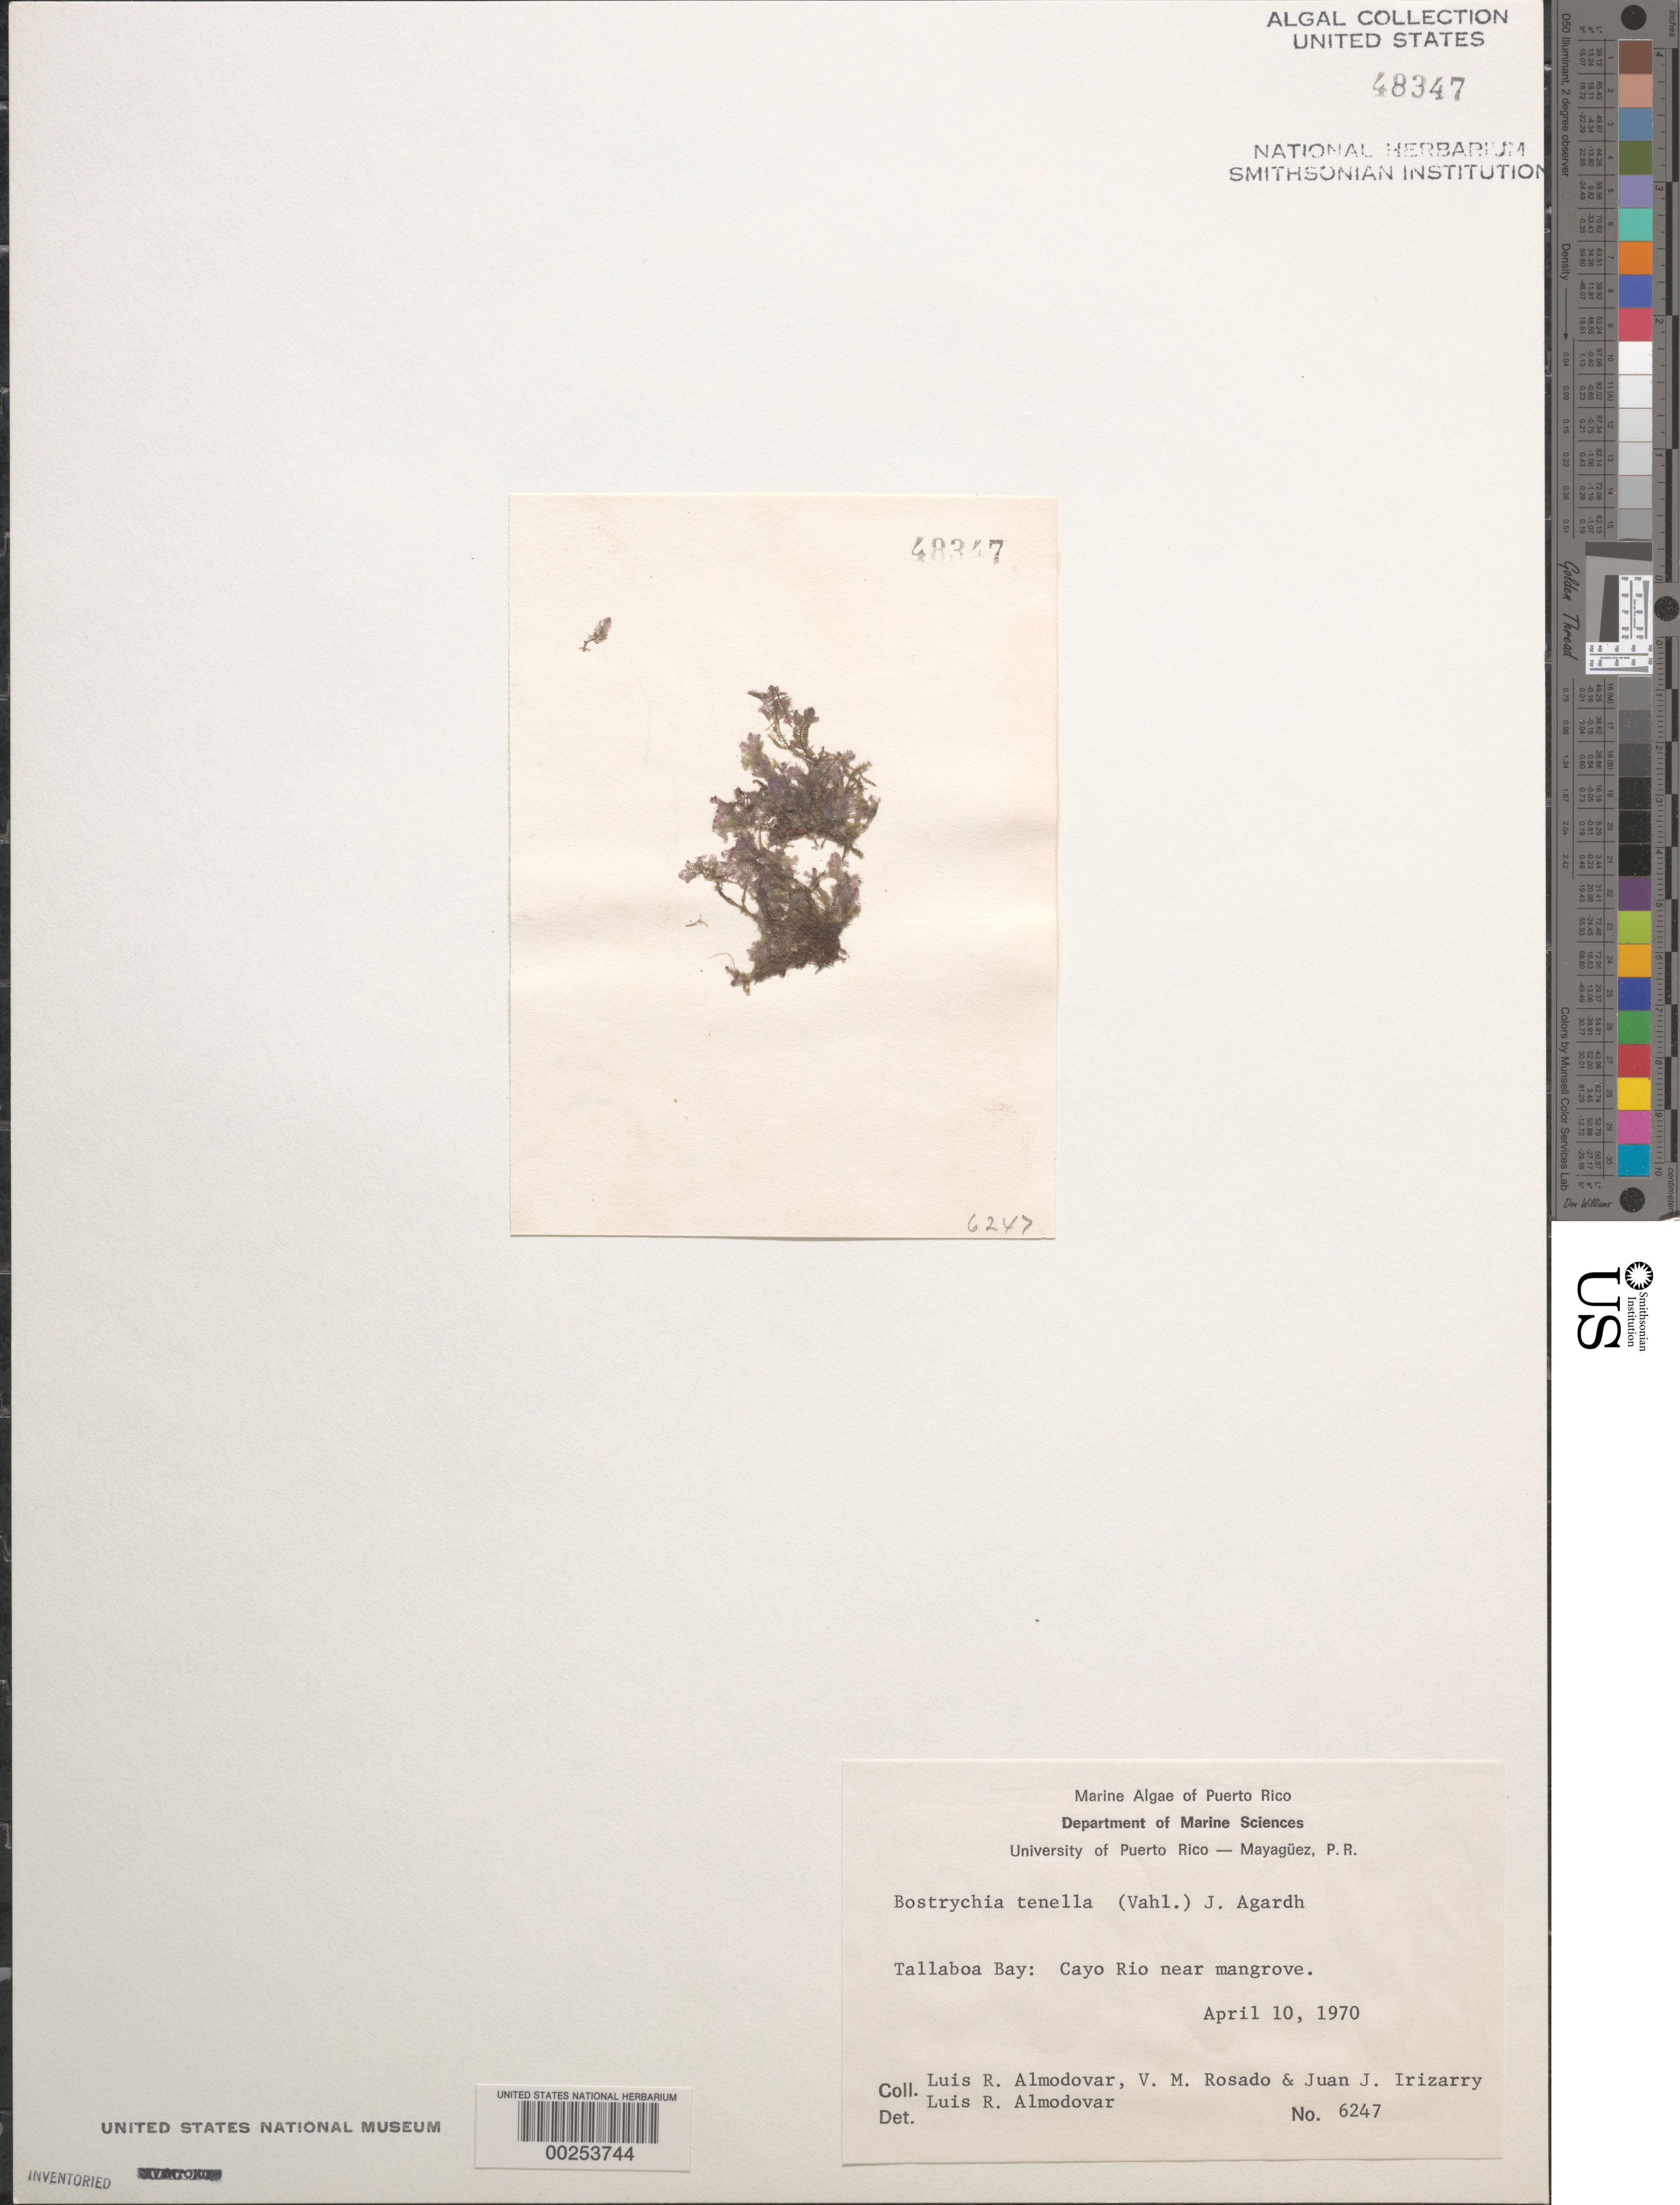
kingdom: Plantae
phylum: Rhodophyta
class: Florideophyceae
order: Ceramiales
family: Rhodomelaceae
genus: Bostrychia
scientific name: Bostrychia tenella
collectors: L. Almodovar, V. Rosado & J. Irizarry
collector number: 6247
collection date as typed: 10 Apr 1970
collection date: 1970-04-10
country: Puerto Rico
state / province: Penuelas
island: Cayo Rio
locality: Tallaboa Bay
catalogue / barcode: US 48347